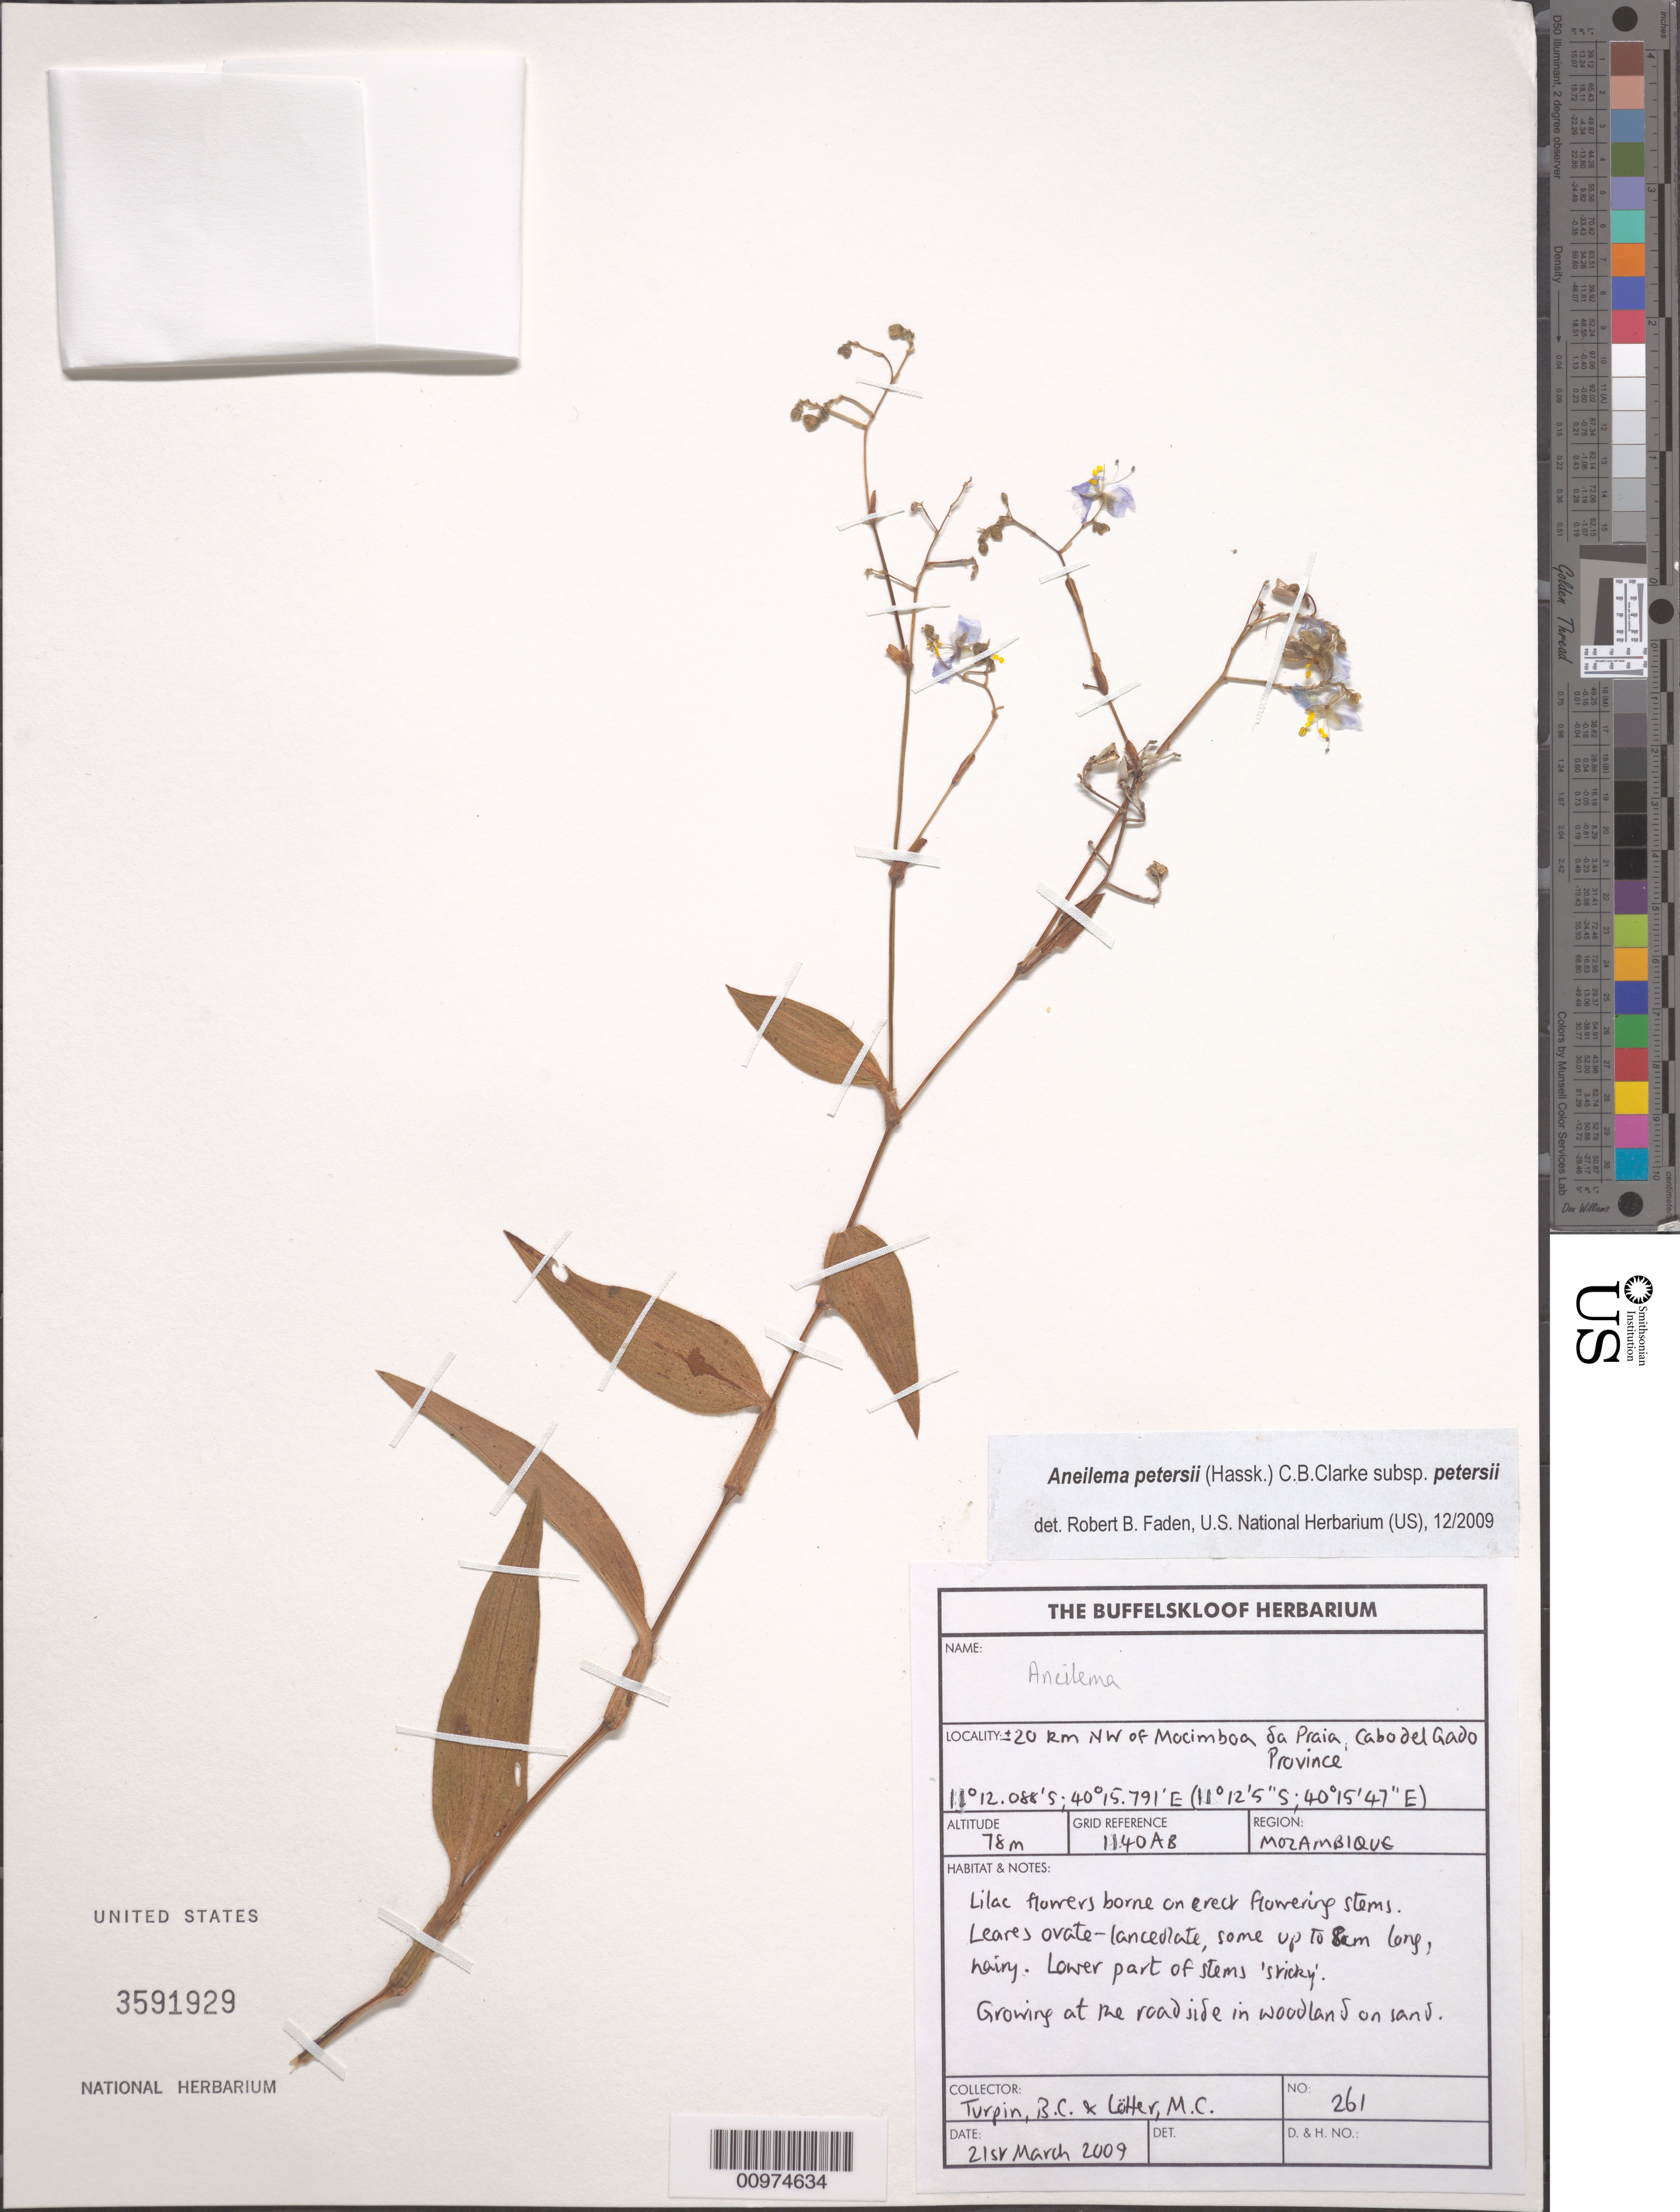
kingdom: Plantae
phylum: Tracheophyta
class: Liliopsida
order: Commelinales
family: Commelinaceae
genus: Aneilema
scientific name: Aneilema petersii subsp. petersii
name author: (Hassk.) C.B. Clarke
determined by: Faden, Robert B., (US), Smithsonian Institution - National Museum of Natural History (UNITED STATES)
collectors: B. C. Turpin & M. Lötter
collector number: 261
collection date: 2009-03-21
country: Mozambique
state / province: Cabo Delgado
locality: ±20 km NW of Mocimboa da Praia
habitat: Growing at the road side in woodland on sand.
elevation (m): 78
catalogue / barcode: US 3591929